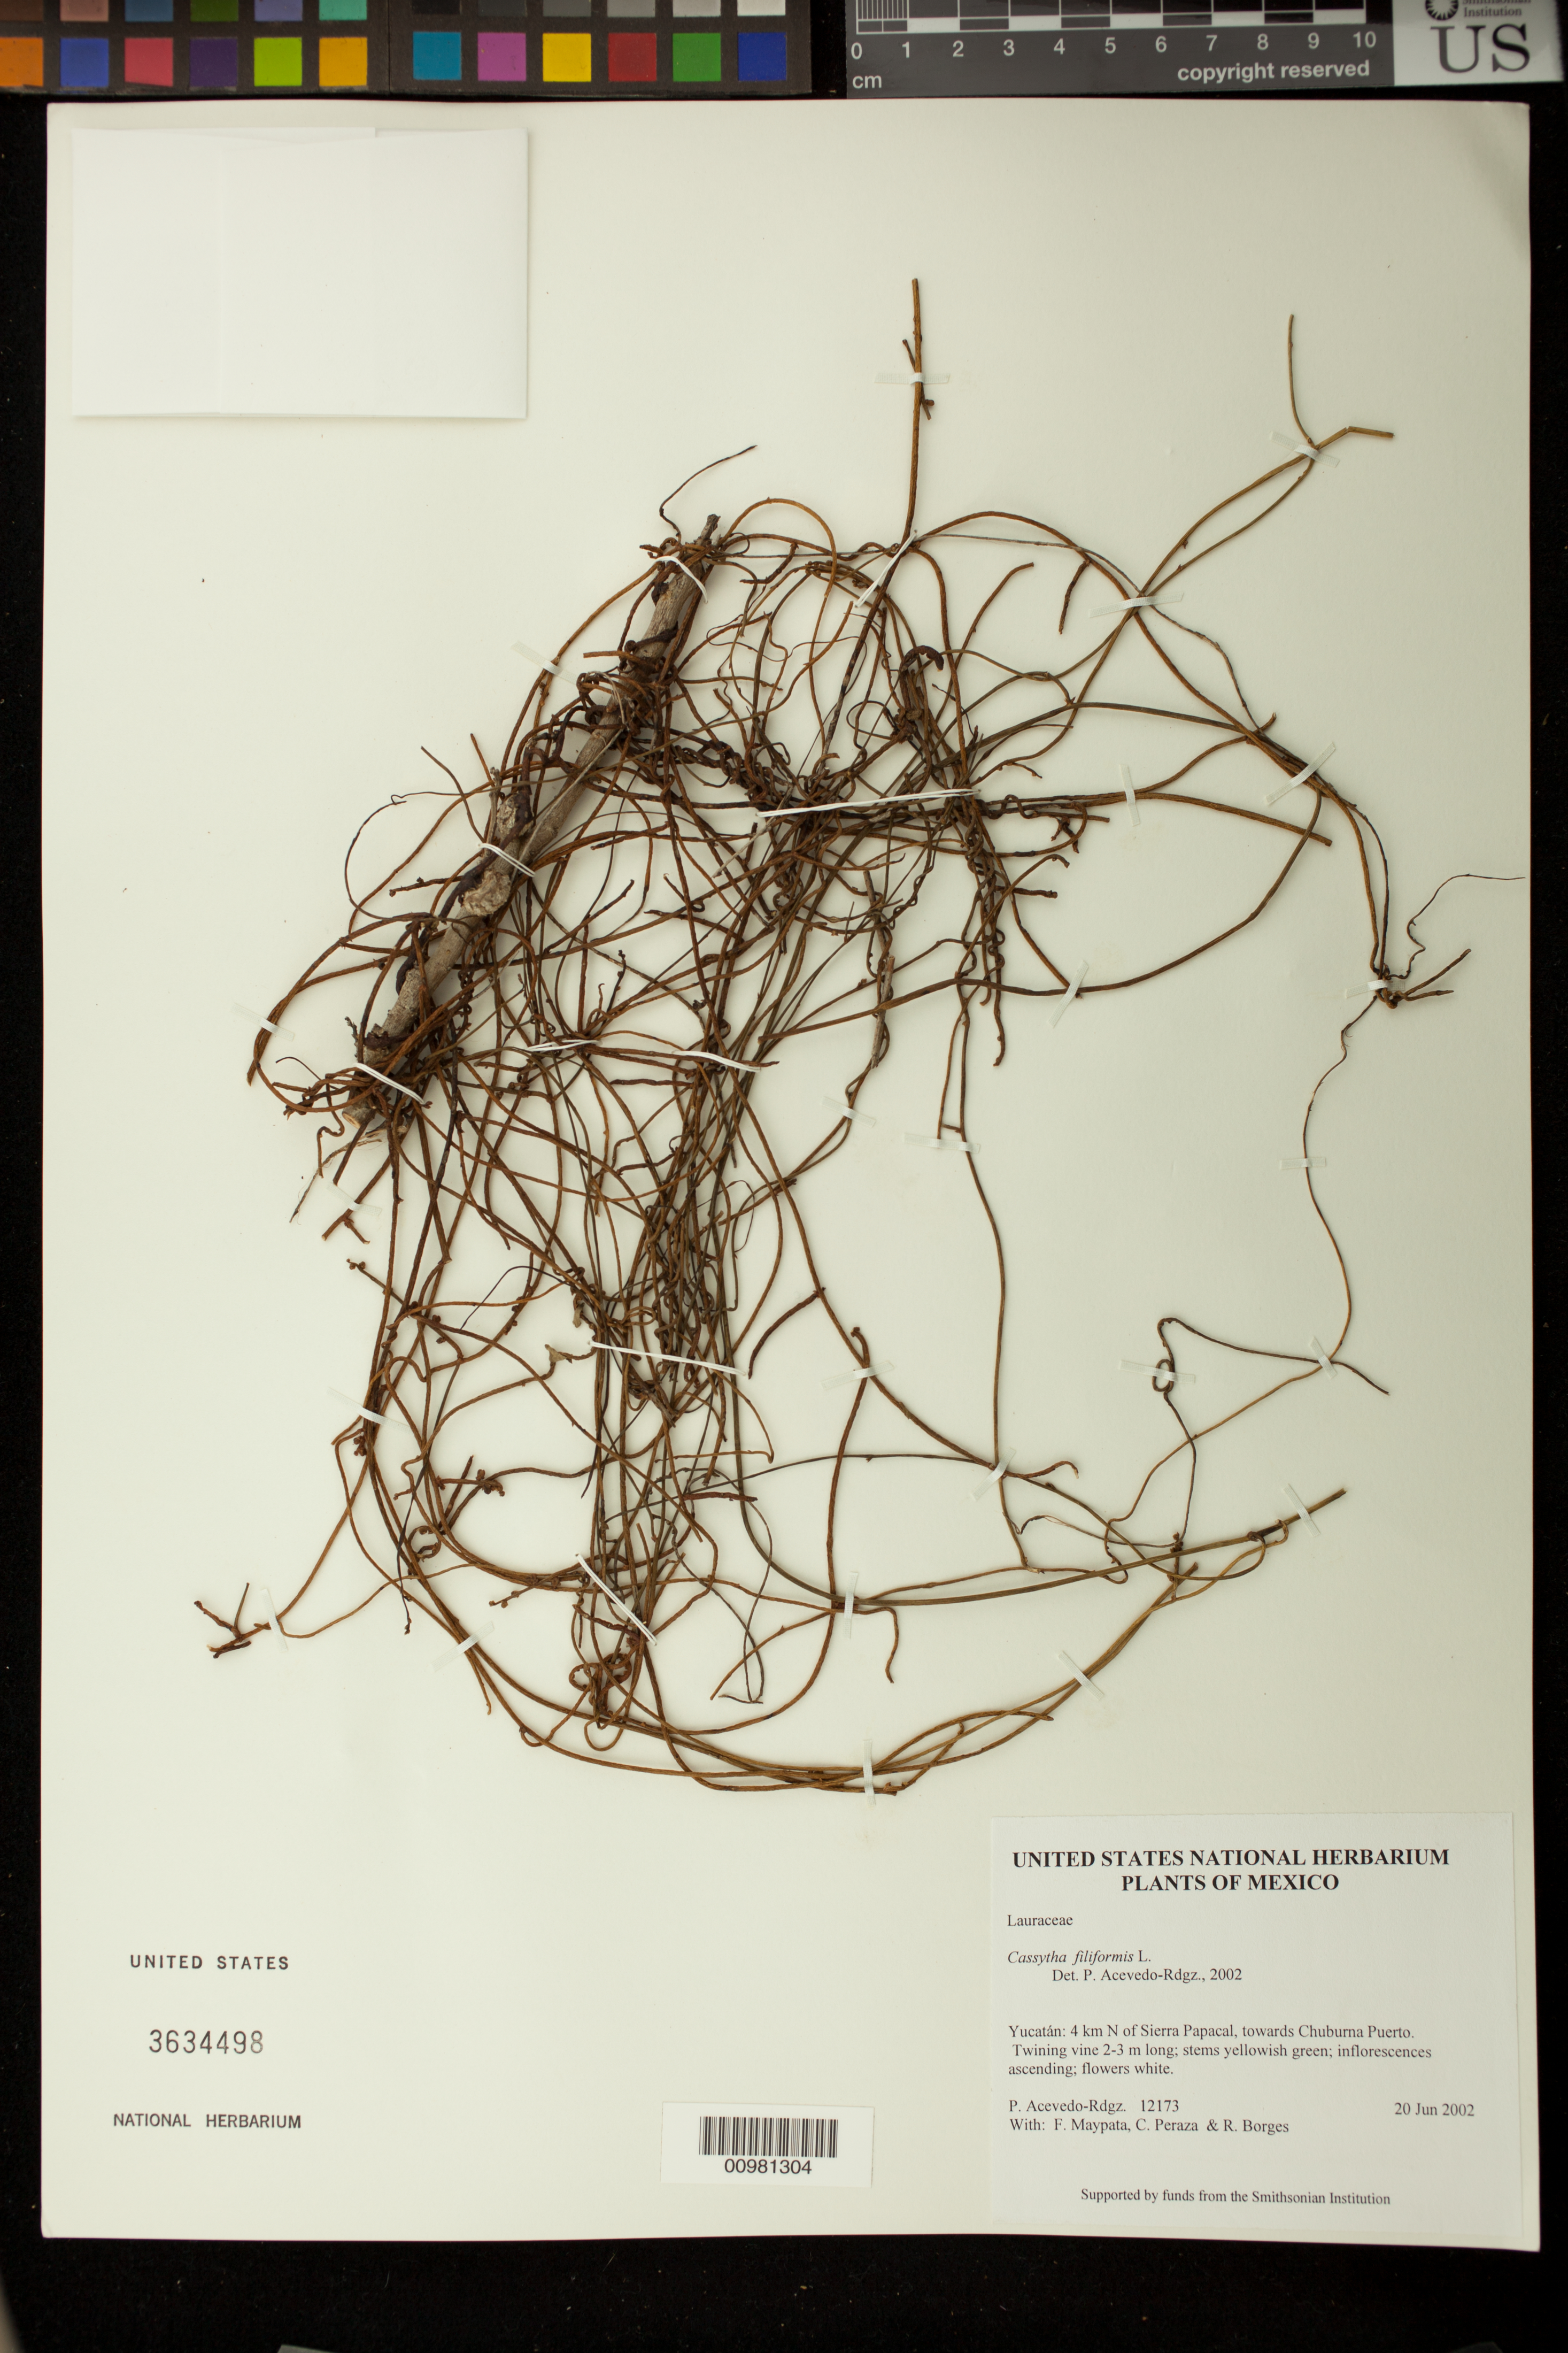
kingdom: Plantae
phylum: Tracheophyta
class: Magnoliopsida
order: Laurales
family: Lauraceae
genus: Cassytha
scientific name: Cassytha filiformis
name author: L.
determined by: Acevedo-Rodríguez, P., (BOT), Smithsonian Institution - National Museum of Natural History (UNITED STATES)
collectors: P. Acevedo-Rodr., F. Maypata, C. Peraza & R. Borges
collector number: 12173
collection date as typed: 20 Jun 2002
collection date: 2002-06-20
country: Mexico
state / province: Yucatán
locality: Yucatán: 4 km N of Sierra Papacal, towards Chuburna Puerto.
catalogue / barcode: US 3634498